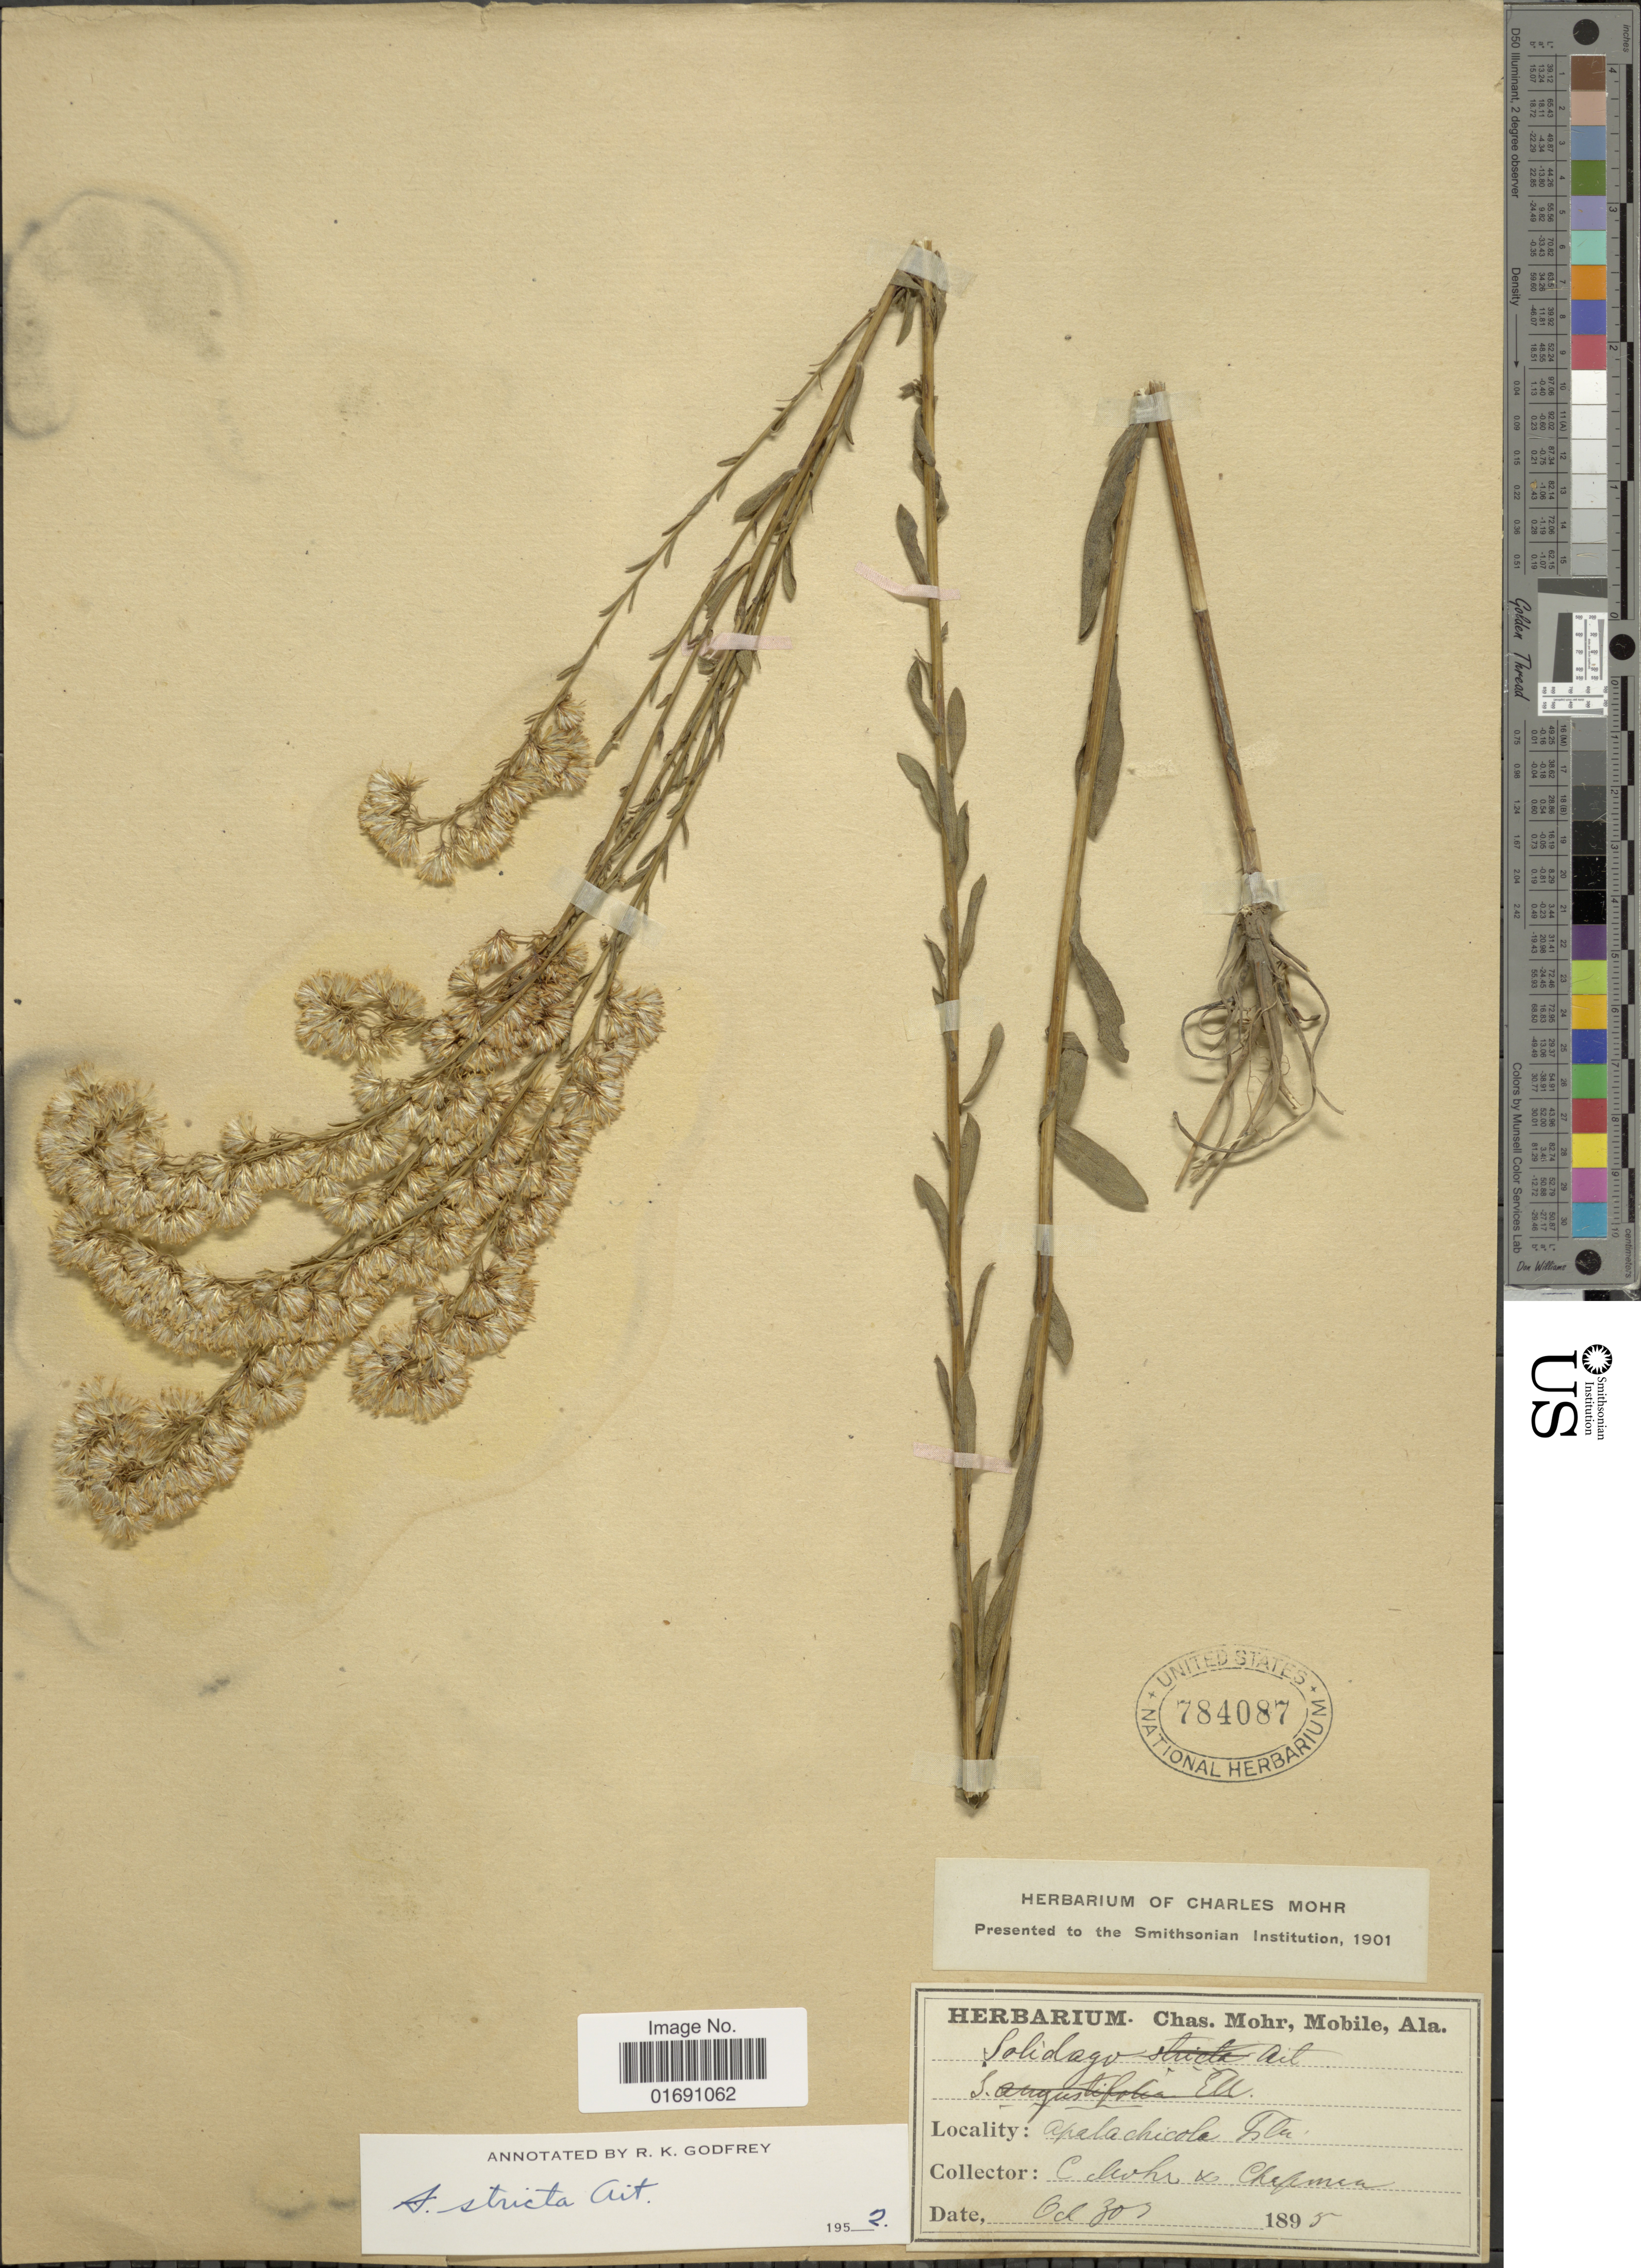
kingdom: Plantae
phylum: Tracheophyta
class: Magnoliopsida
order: Asterales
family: Asteraceae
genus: Solidago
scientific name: Solidago stricta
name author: Aiton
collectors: C. T. Mohr & A. Chapman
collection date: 1895-10-30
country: United States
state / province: Florida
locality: Apalachicola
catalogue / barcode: US 784087